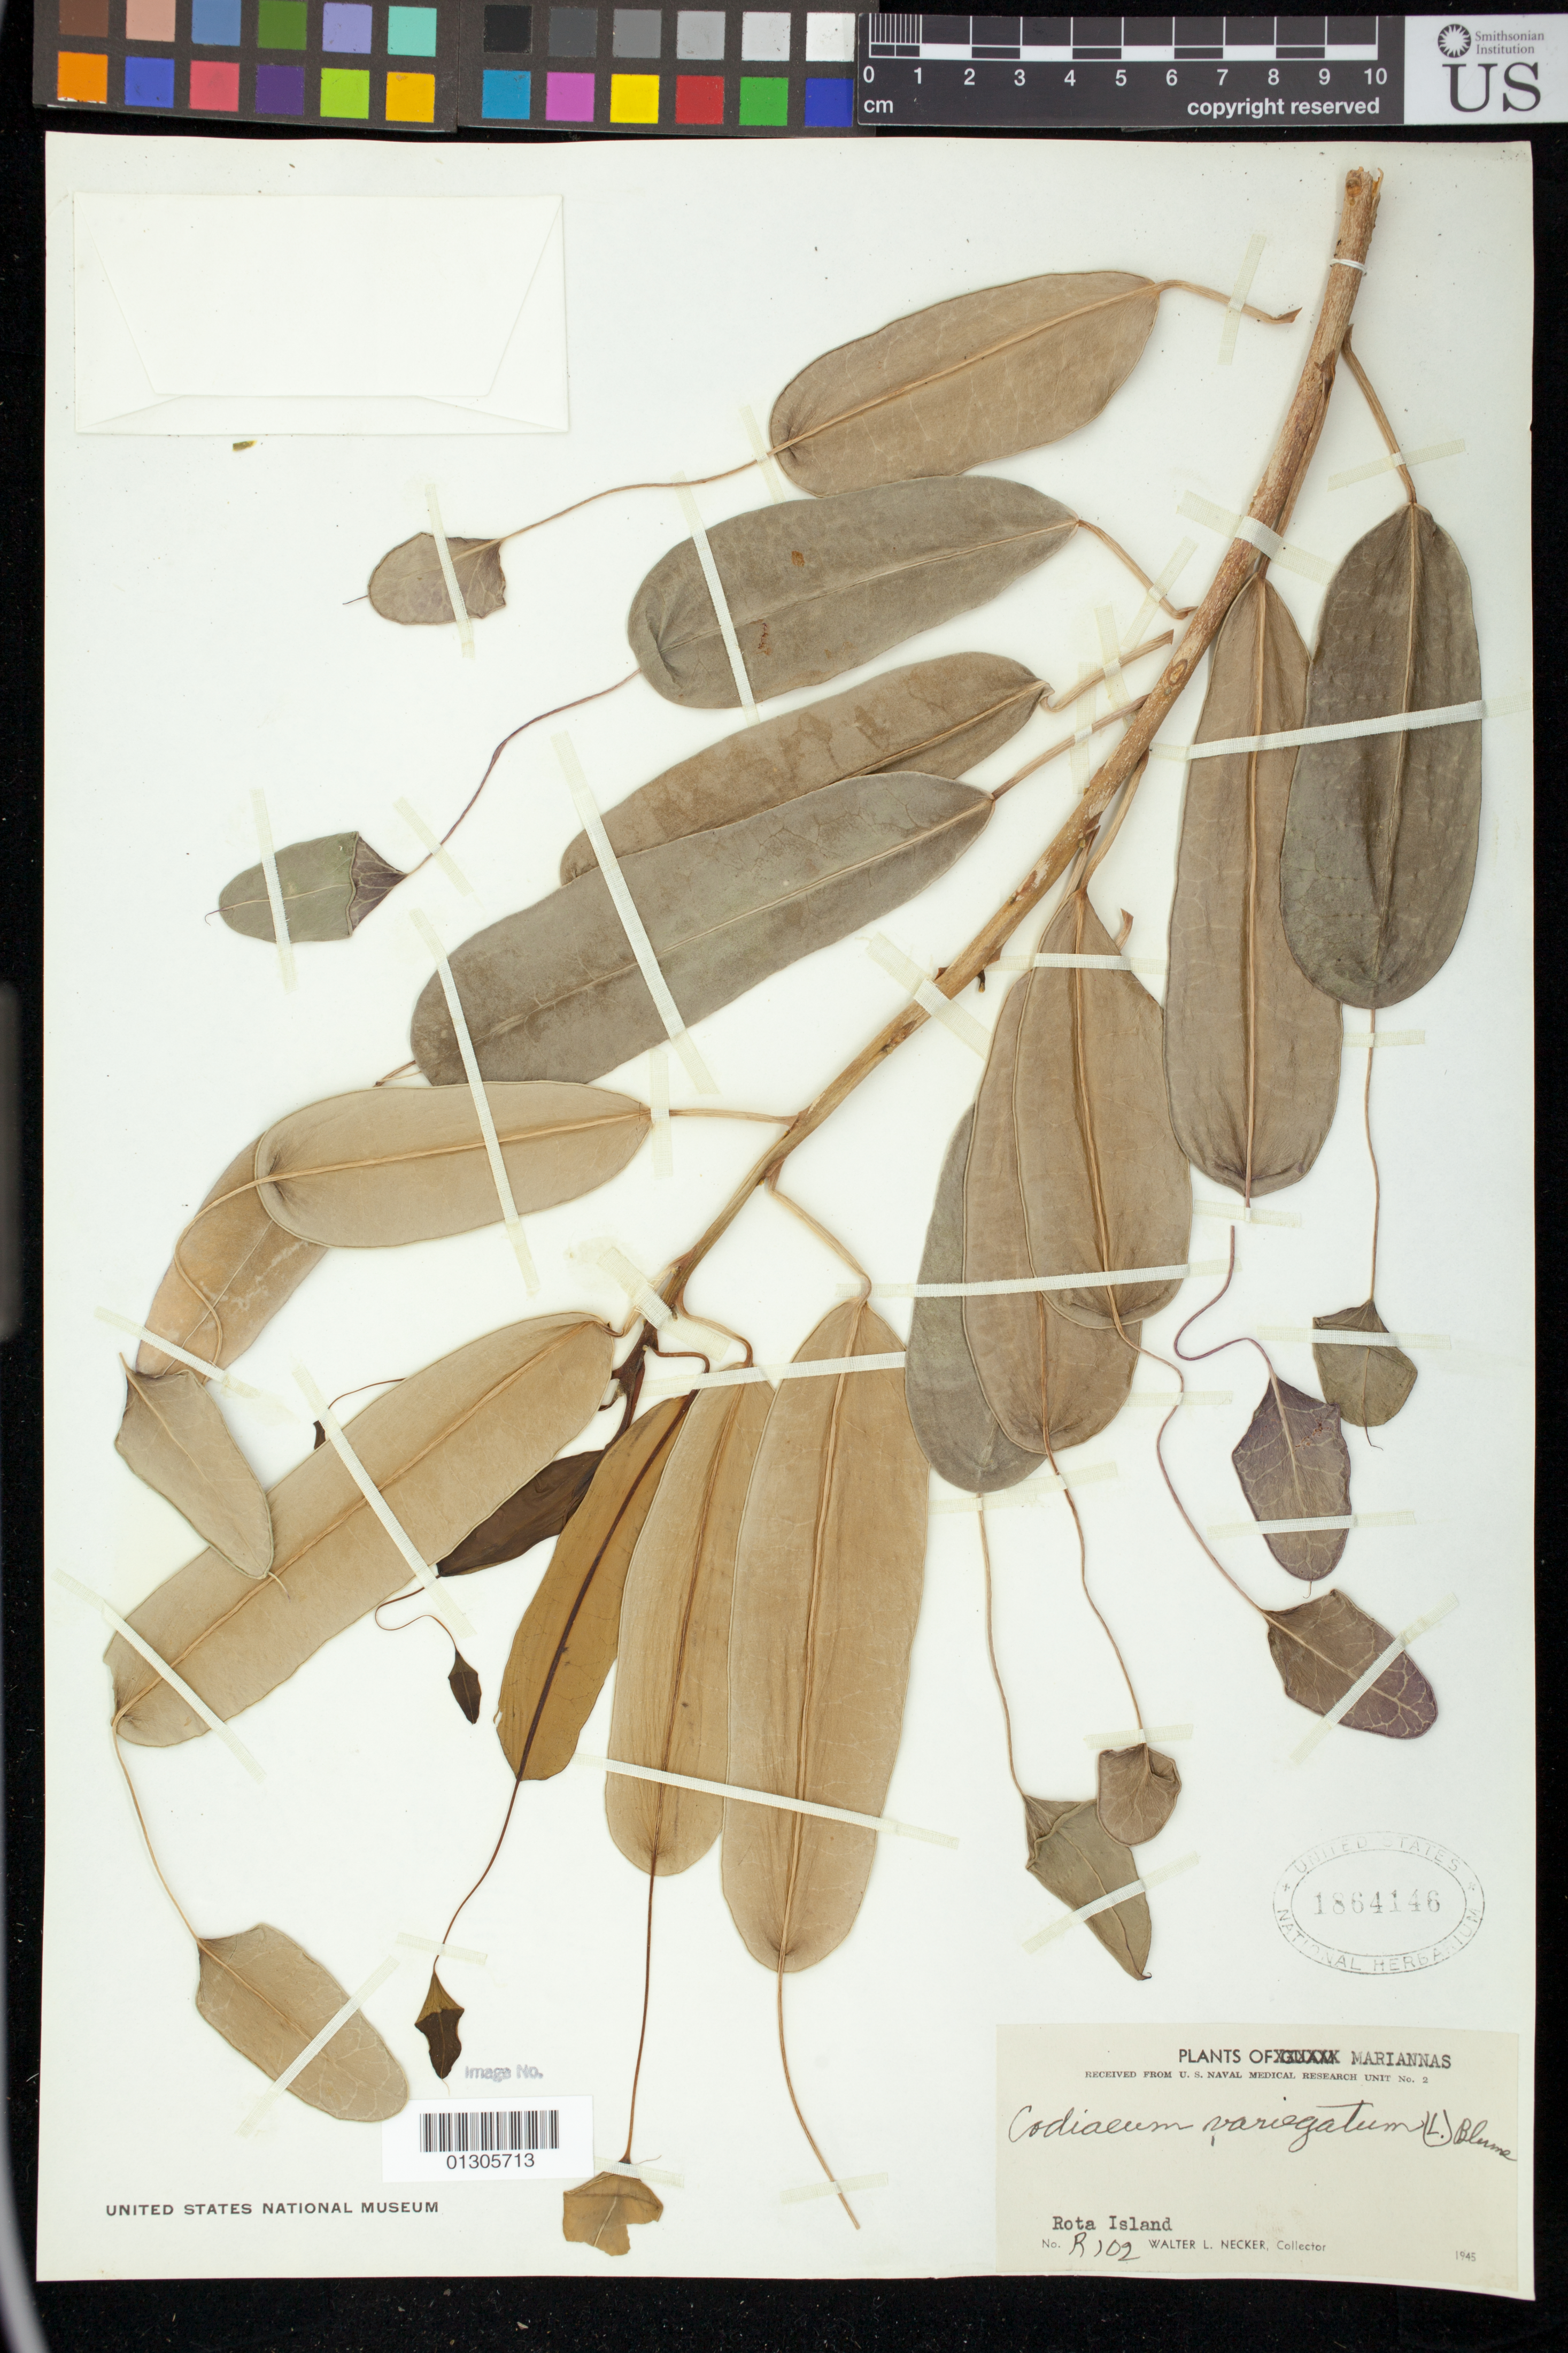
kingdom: Plantae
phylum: Tracheophyta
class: Magnoliopsida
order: Malpighiales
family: Euphorbiaceae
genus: Codiaeum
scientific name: Codiaeum variegatum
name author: (L.) Rumph. ex A. Juss.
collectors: W. L. Necker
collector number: R102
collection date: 1945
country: Northern Mariana Islands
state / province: Rota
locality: Rota Island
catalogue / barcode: US 1864146